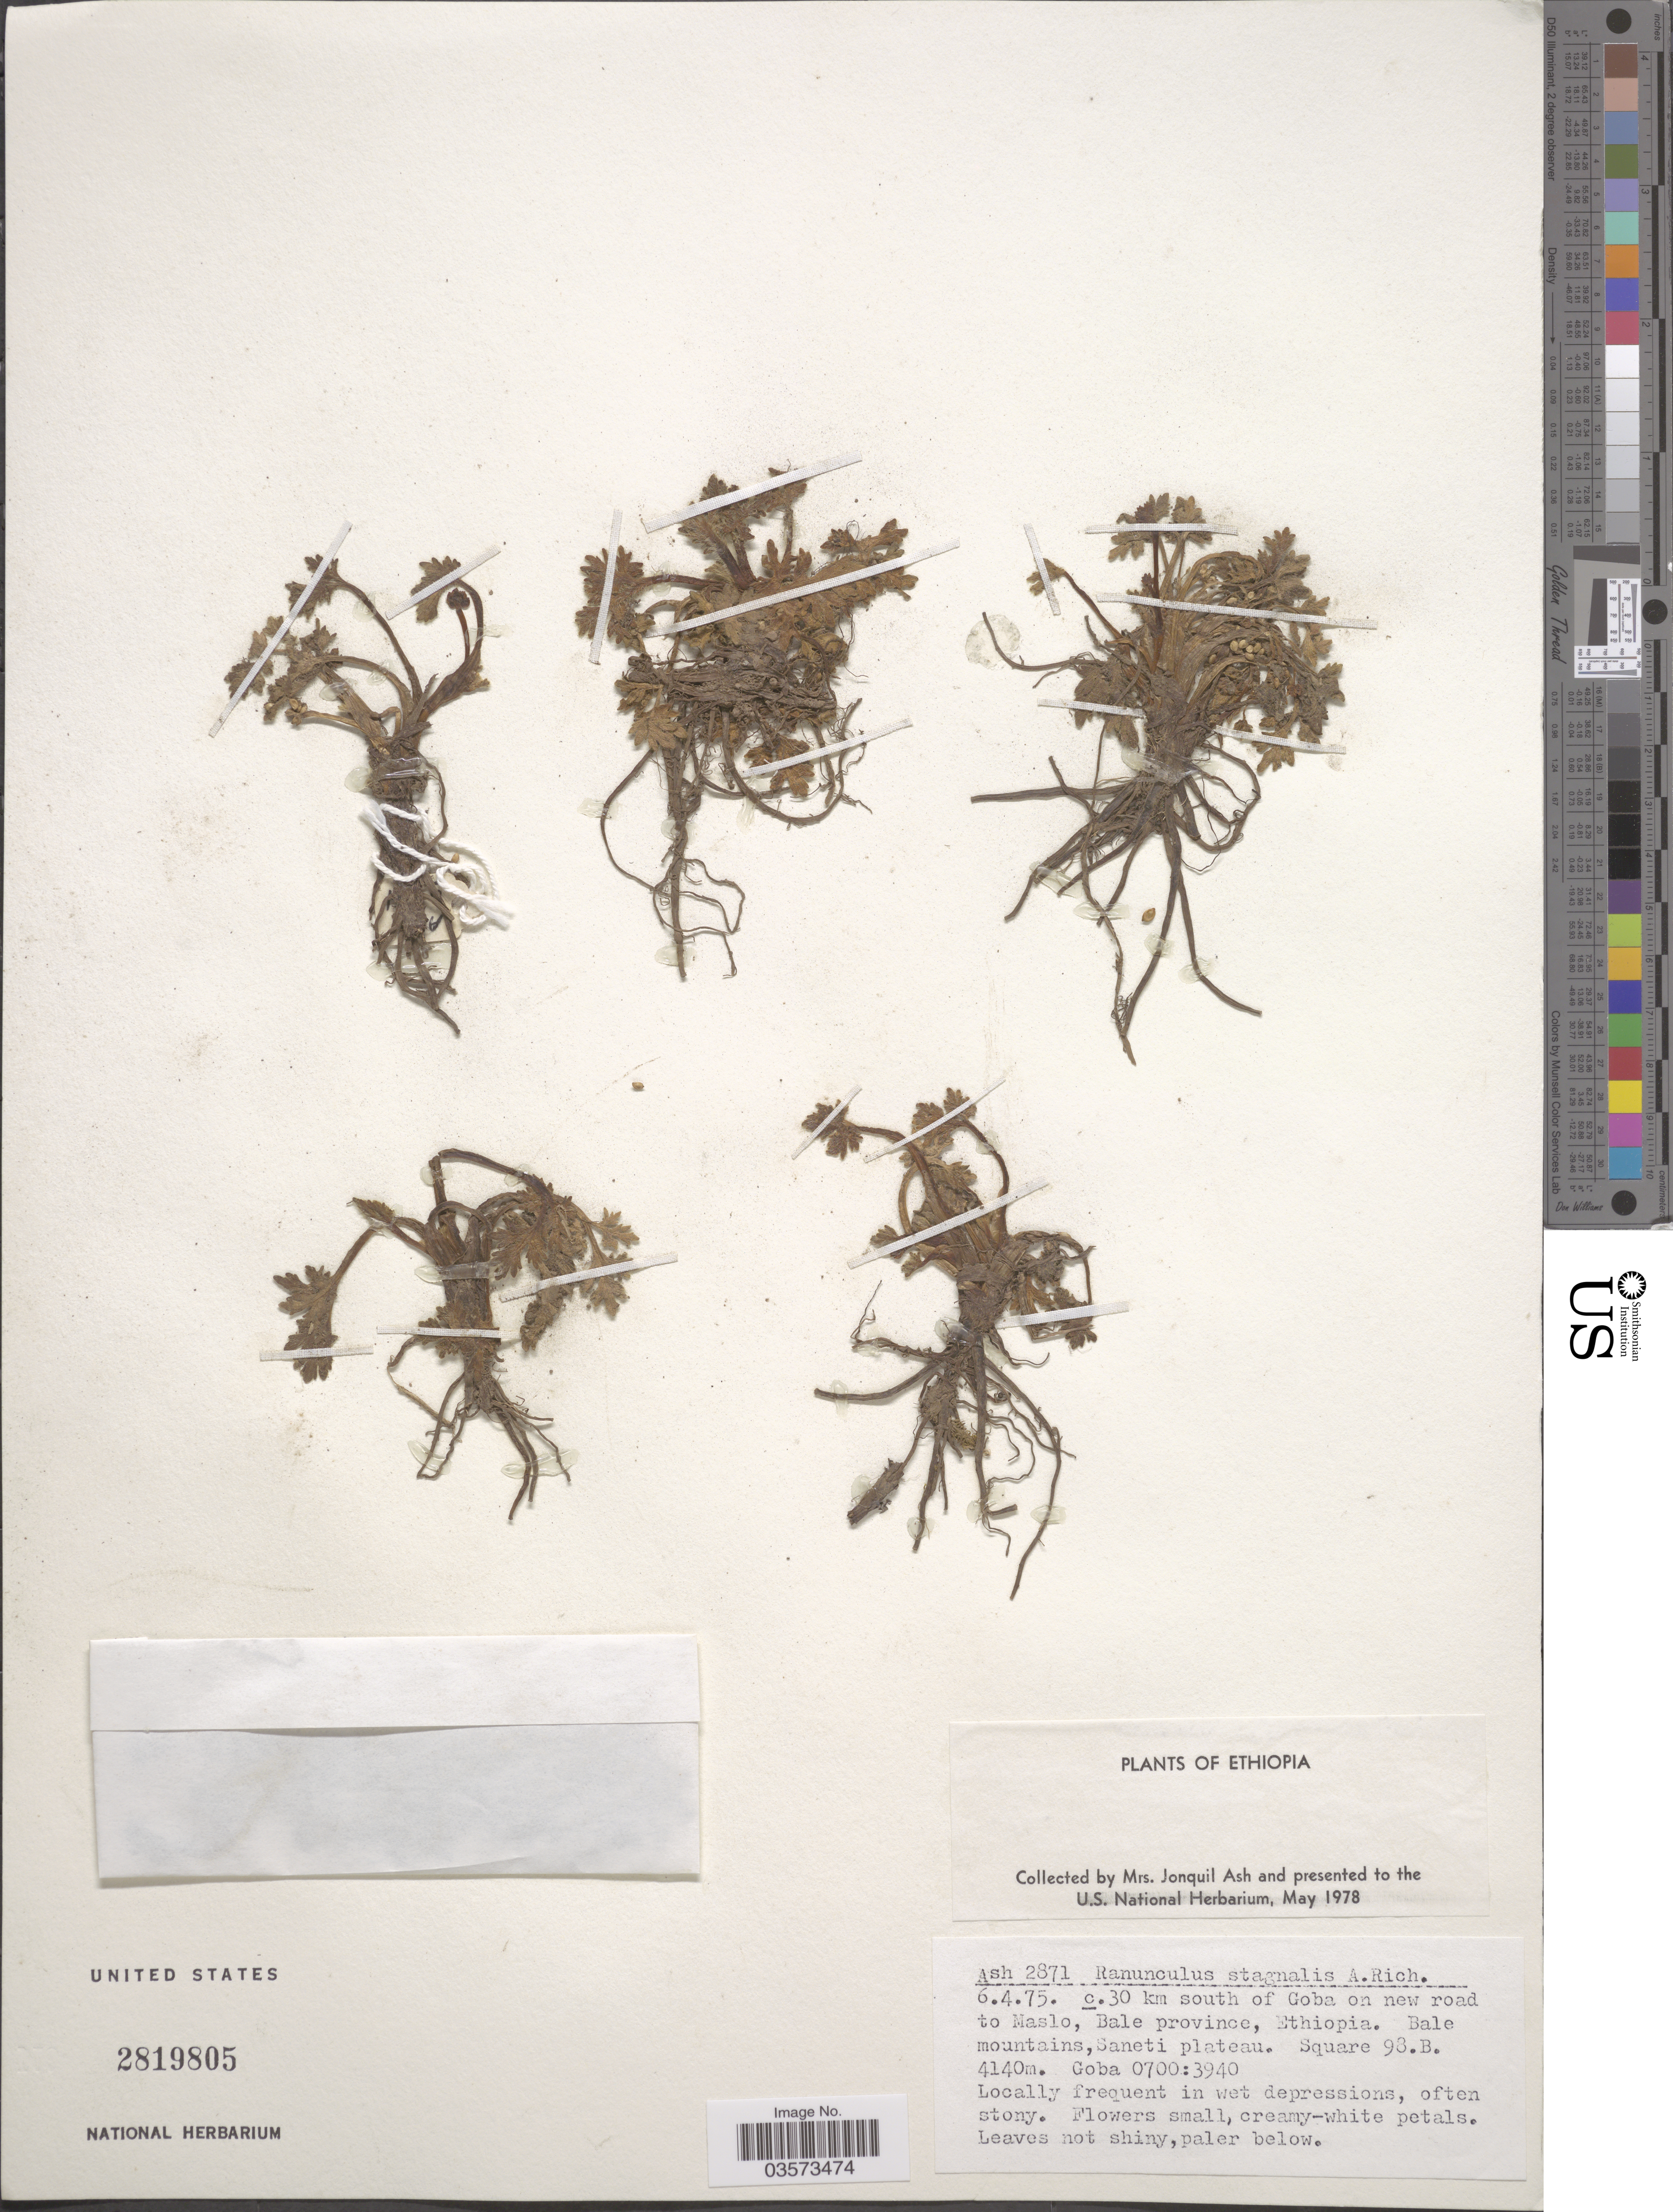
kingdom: Plantae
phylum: Tracheophyta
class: Magnoliopsida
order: Ranunculales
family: Ranunculaceae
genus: Ranunculus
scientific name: Ranunculus stagnalis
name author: Hochst. ex A. Rich.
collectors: J. Ash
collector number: Ash2871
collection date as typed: Transcribed d/m/y: 6/4/75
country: Ethiopia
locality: C. 30 km south of Goba on new road to Maslo, Bale province. Bale mountains, Saneti plateau. Square 98.B. Goba.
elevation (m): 4140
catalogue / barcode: US 2819805